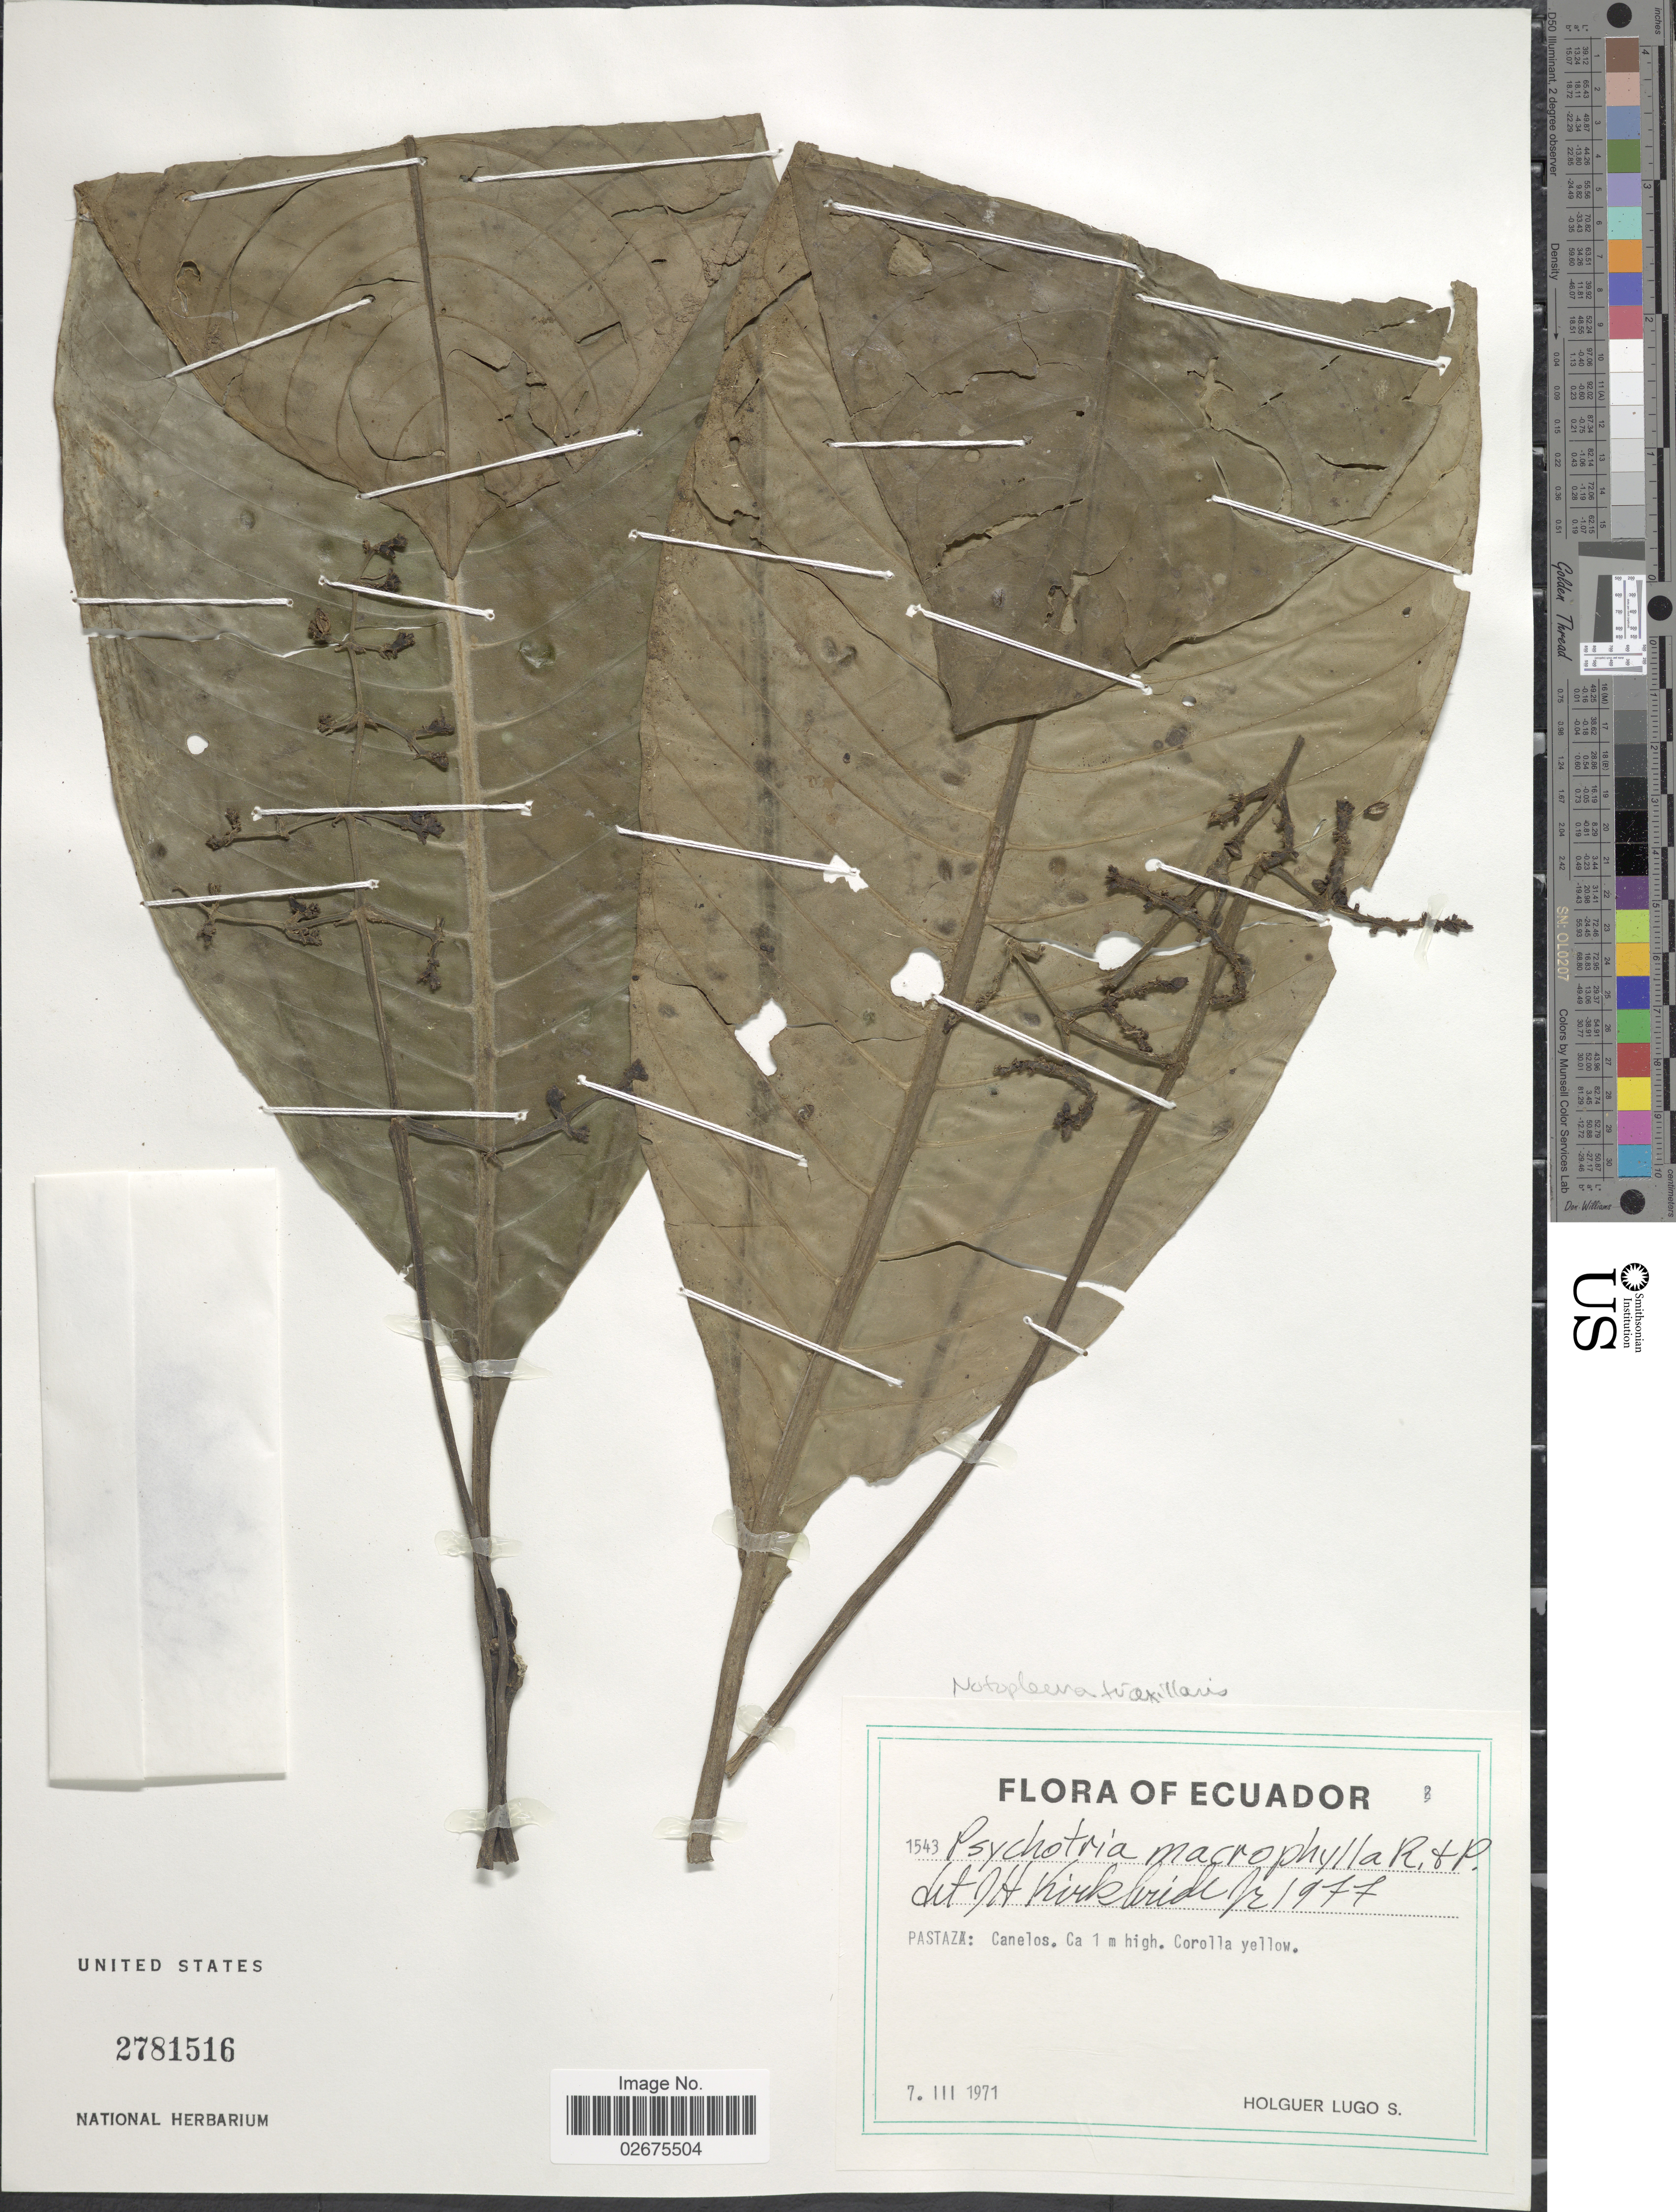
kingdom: Plantae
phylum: Tracheophyta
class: Magnoliopsida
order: Gentianales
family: Rubiaceae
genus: Notopleura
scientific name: Notopleura triaxillaris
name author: C.M. Taylor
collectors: H. Lugo S.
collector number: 1543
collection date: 1971-03-07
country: Ecuador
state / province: Pastaza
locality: Canelos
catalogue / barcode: US 2781516